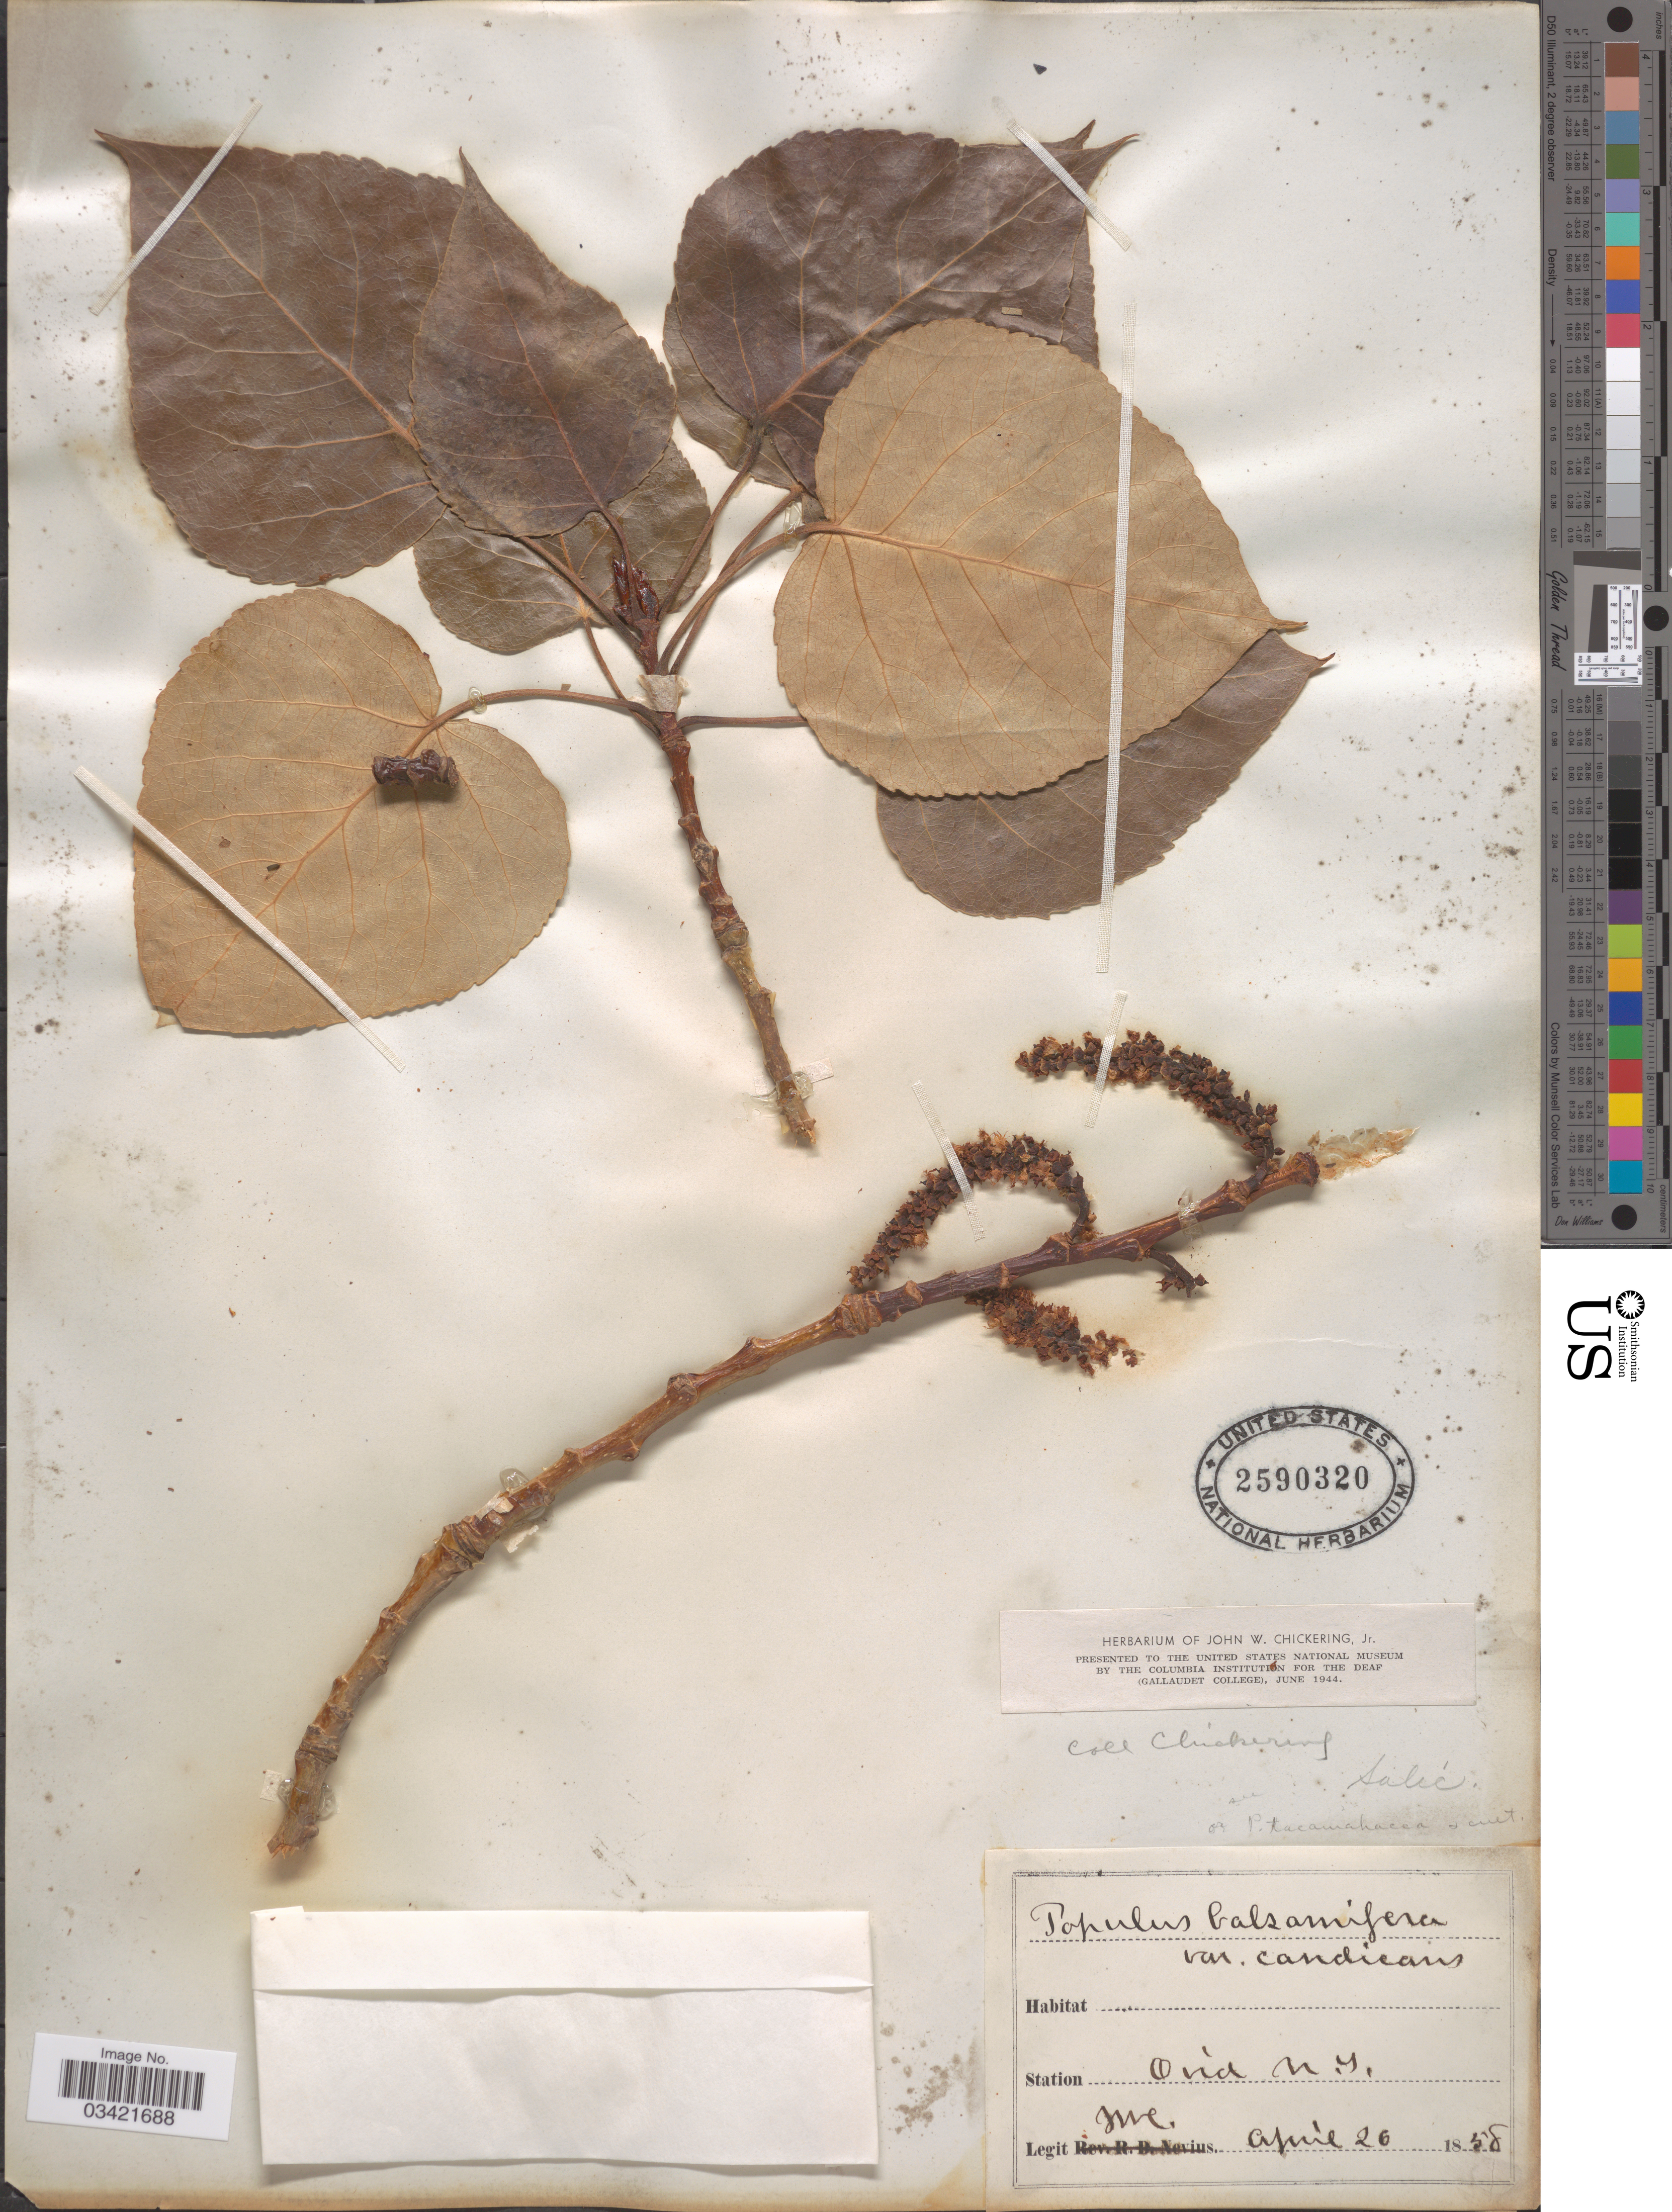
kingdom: Plantae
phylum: Tracheophyta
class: Magnoliopsida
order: Malpighiales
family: Salicaceae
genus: Populus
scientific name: Populus balsamifera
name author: L.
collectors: J. Chickering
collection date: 1858-04-26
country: United States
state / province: New York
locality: Station Ovid.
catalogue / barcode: US 2590320